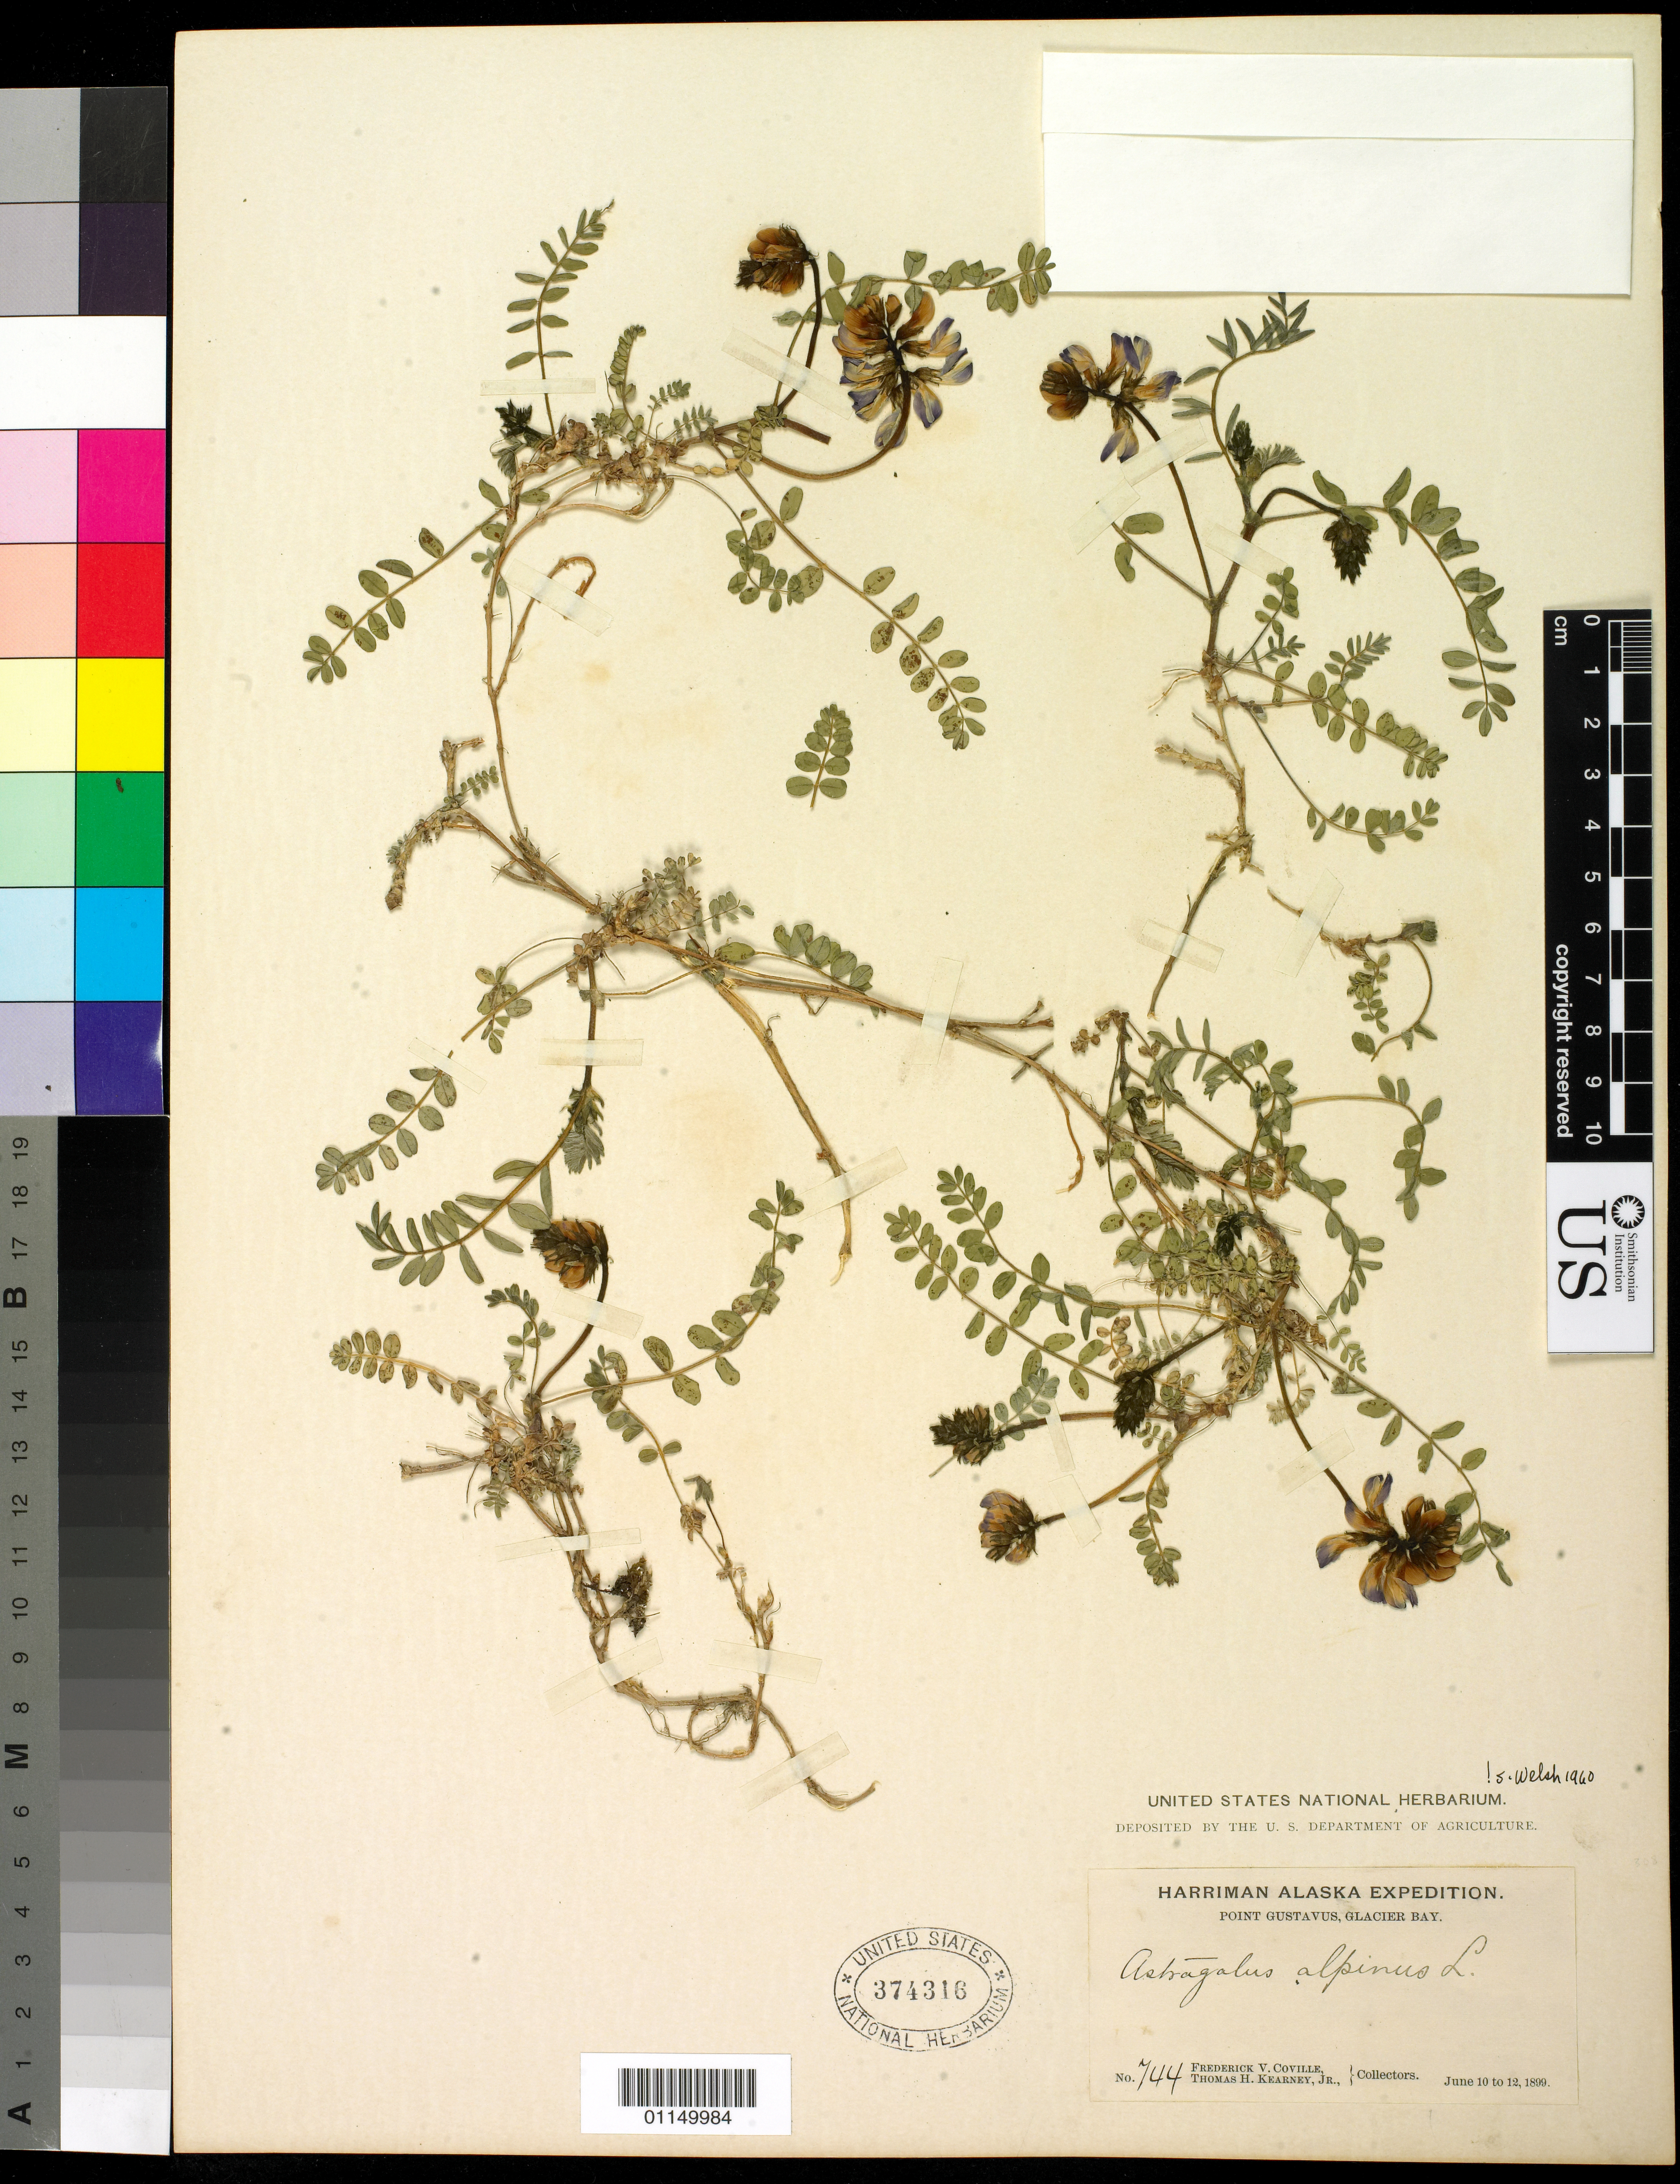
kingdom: Plantae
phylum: Tracheophyta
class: Magnoliopsida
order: Fabales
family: Fabaceae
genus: Astragalus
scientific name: Astragalus alpinus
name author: L.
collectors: F. V. Coville & T. H. Kearney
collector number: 744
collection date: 1899-06-10/1899-06-12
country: United States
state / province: Alaska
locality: Point Gustavus, Glacier Bay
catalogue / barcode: US 374316